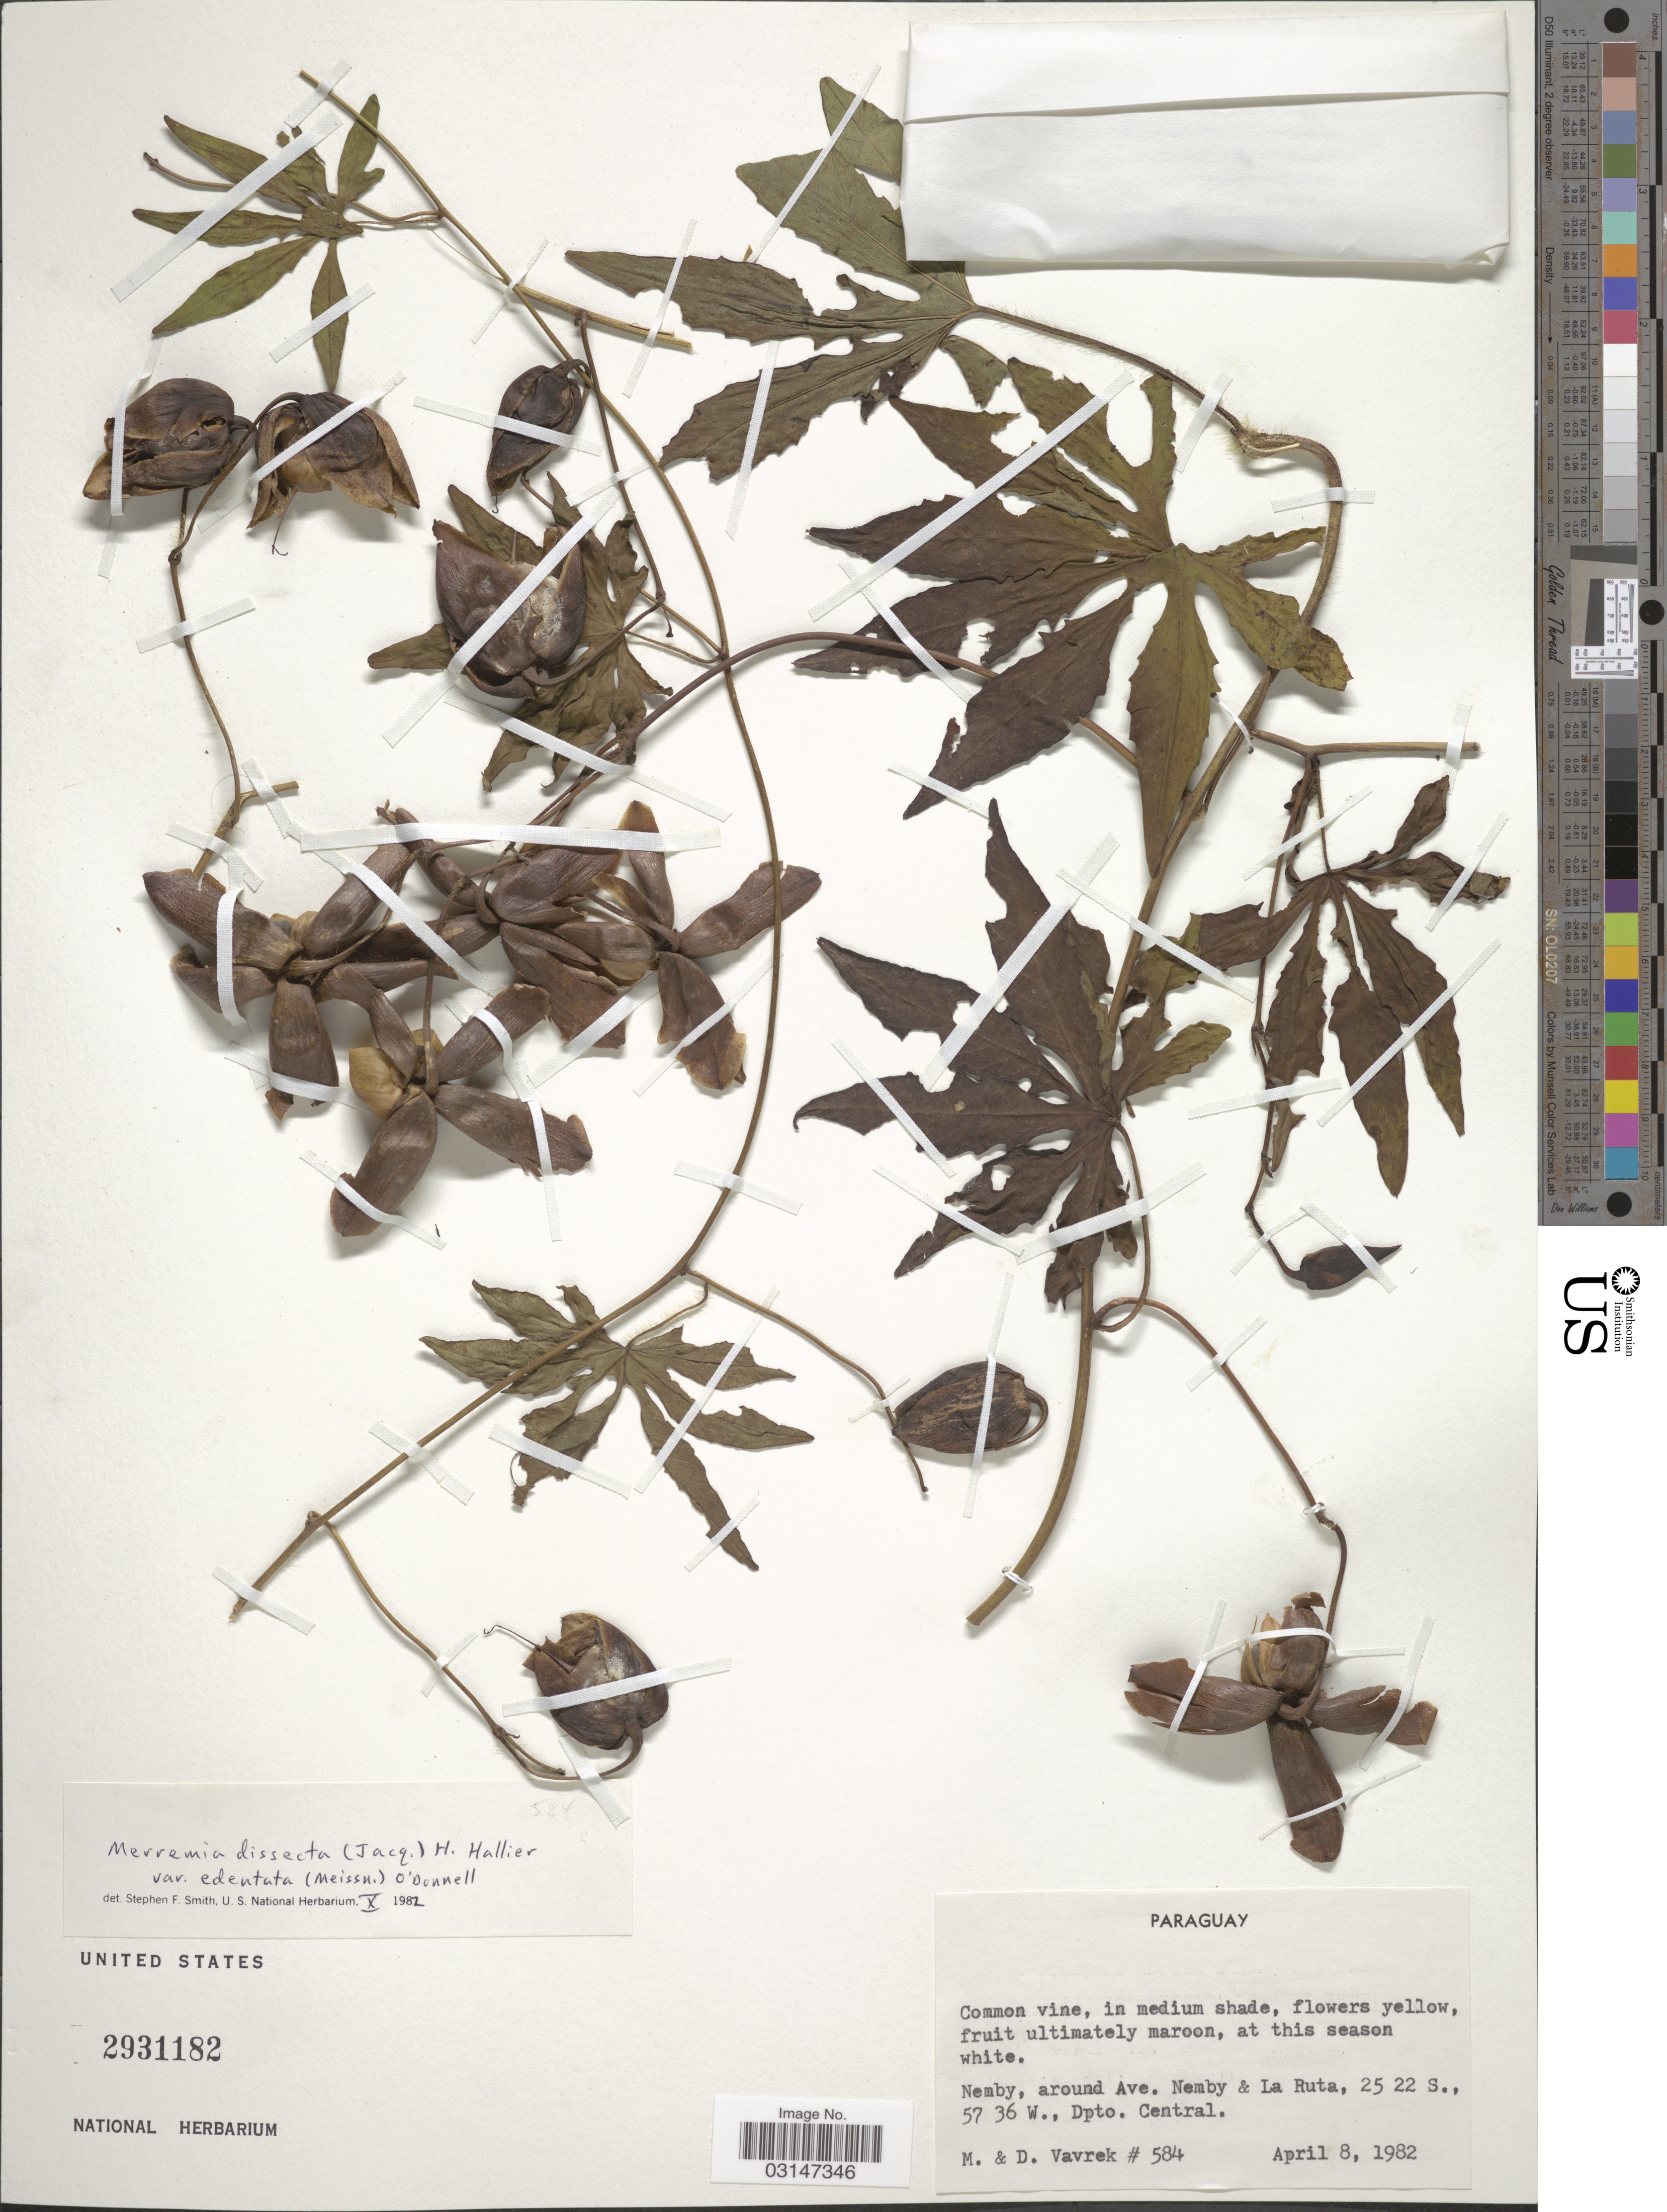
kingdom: Plantae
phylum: Tracheophyta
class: Magnoliopsida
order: Solanales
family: Convolvulaceae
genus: Distimake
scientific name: Distimake dissectus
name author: (Jacq.) A. R. Simões & Staples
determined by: Strong, Mark T., (BOT), Smithsonian Institution - National Museum of Natural History (UNITED STATES)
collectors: M. Vavrek & D. Vavrek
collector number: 584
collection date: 1982-04-08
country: Paraguay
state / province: Central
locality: Nemby, around Ave. Nemby & La Ruta. Dpto. Central.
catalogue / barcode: US 2931182